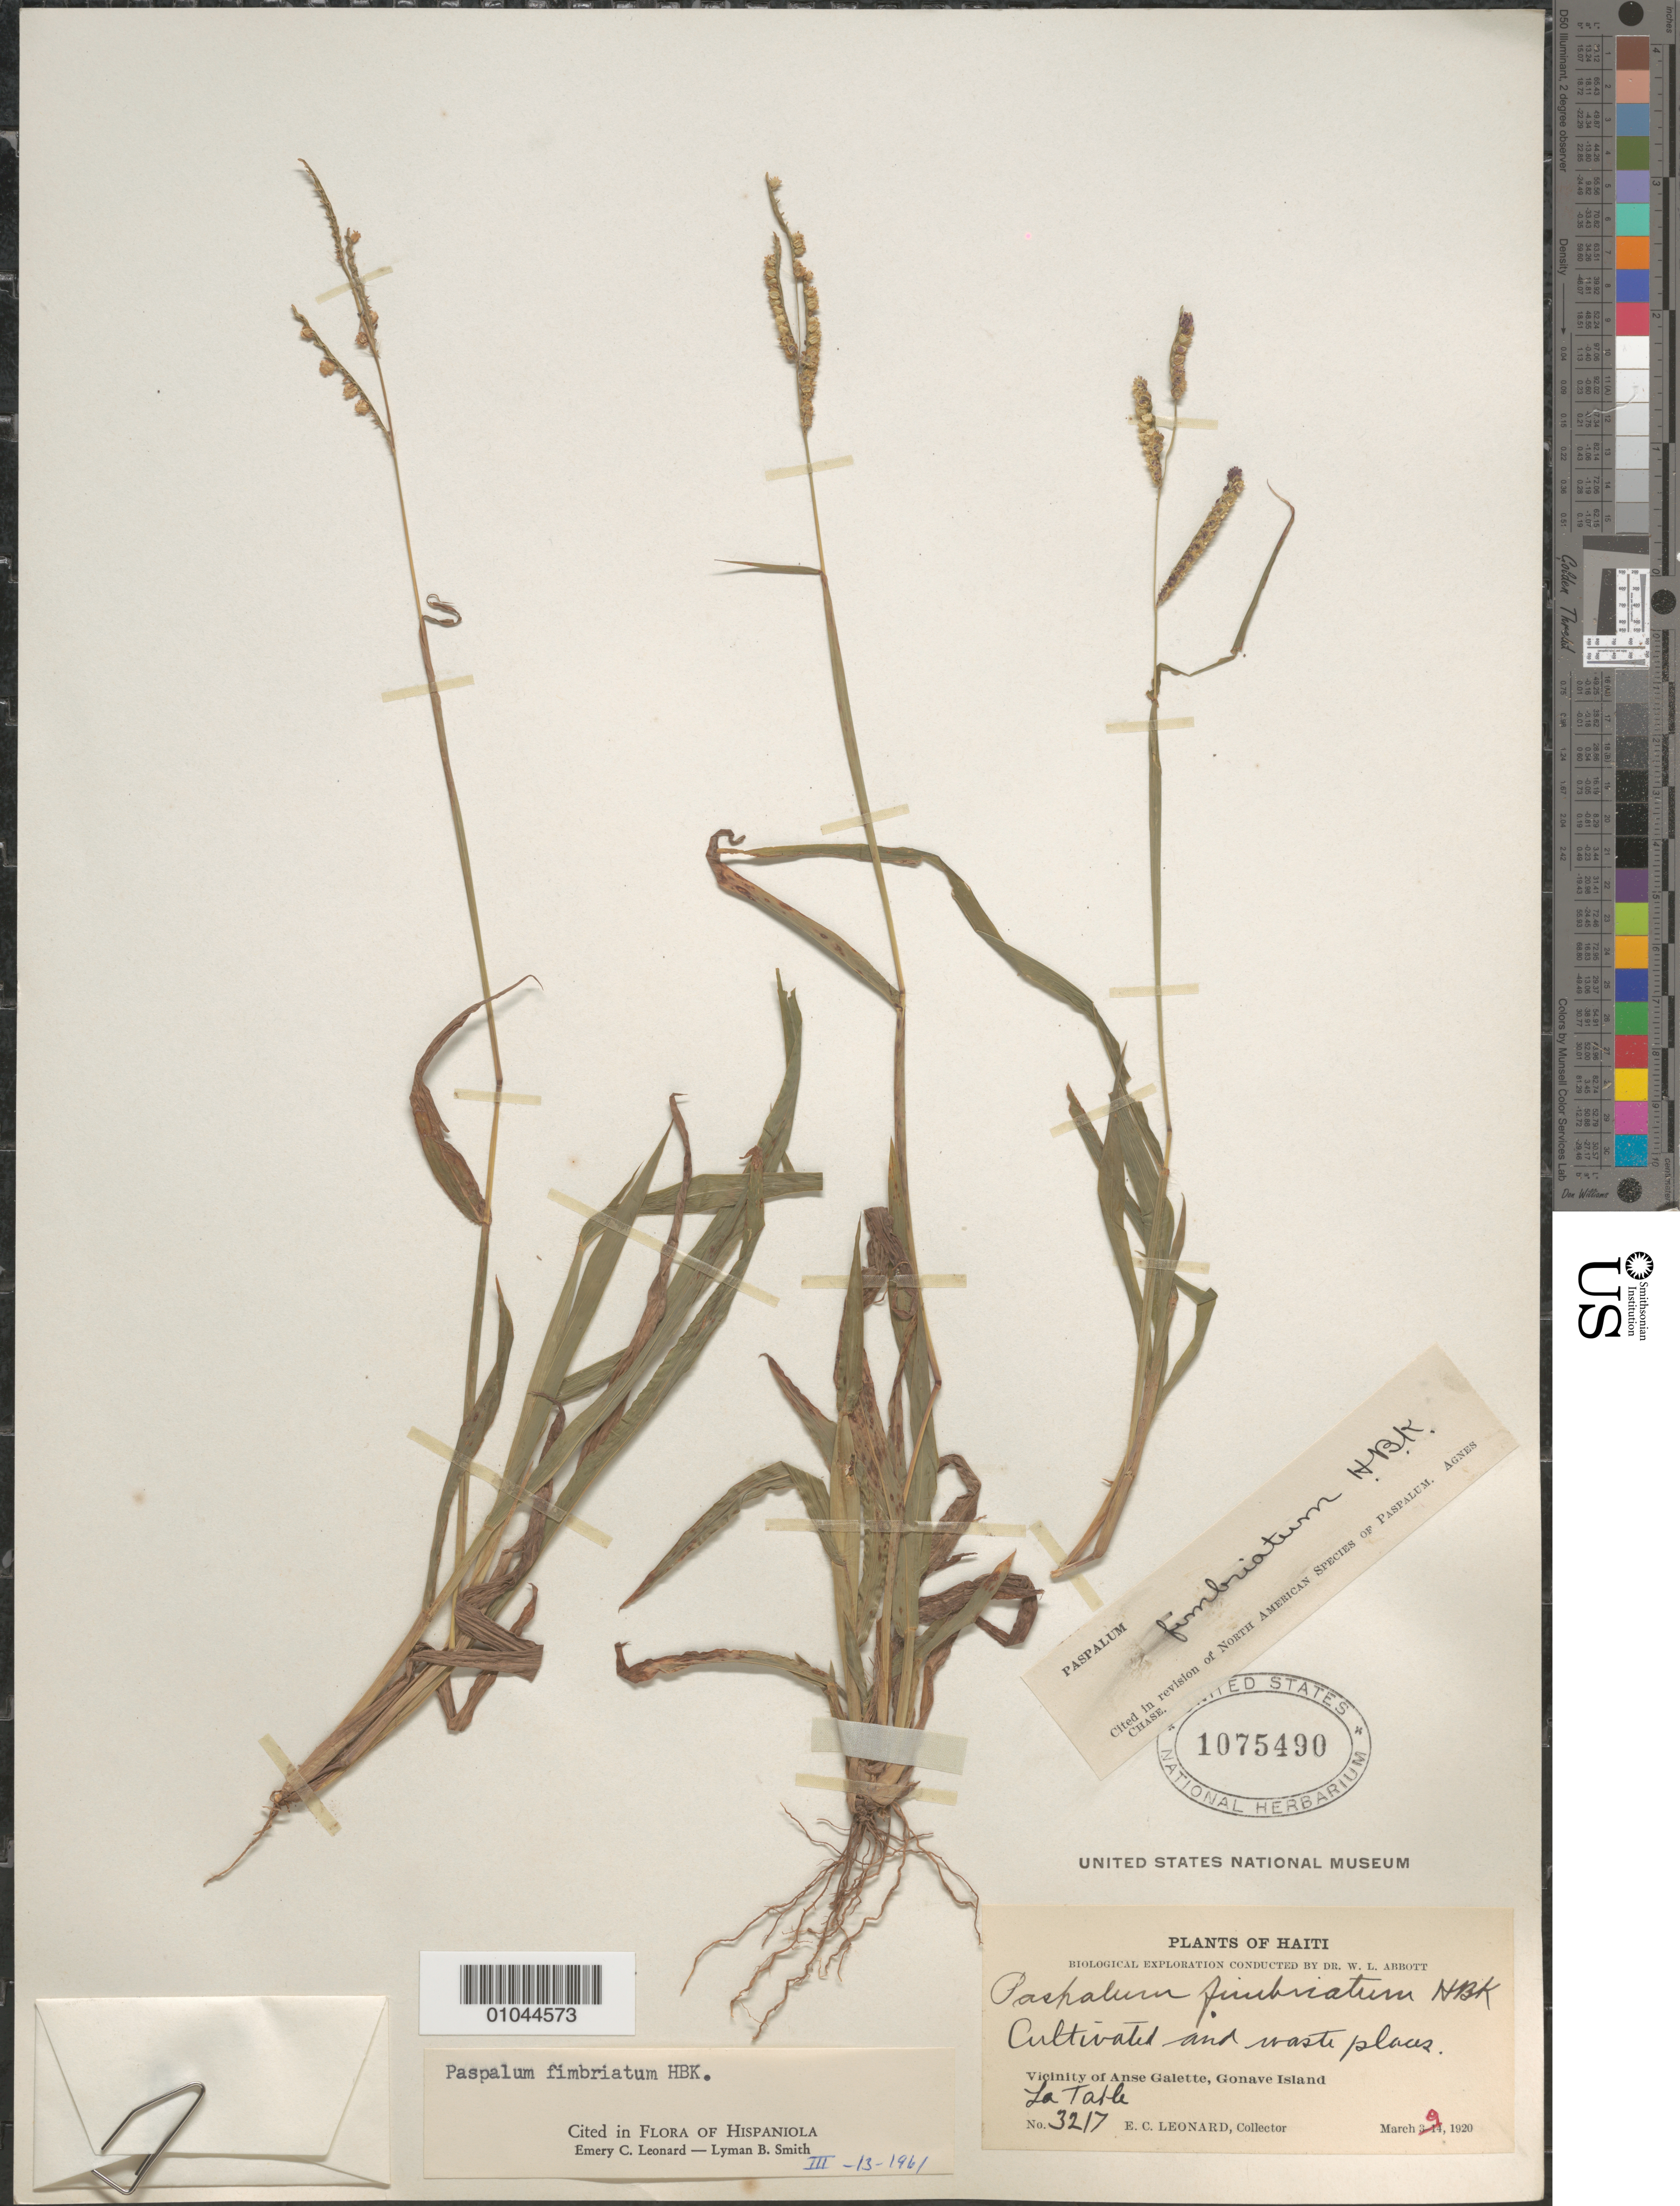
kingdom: Plantae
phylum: Tracheophyta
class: Liliopsida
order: Poales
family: Poaceae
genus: Paspalum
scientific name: Paspalum fimbriatum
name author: Kunth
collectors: E. C. Leonard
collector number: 3217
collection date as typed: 09 Mar 1920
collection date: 1920-03-09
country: Haiti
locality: Vicinity of Anse Galette, Gonave Island, La Table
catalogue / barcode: US 1075490